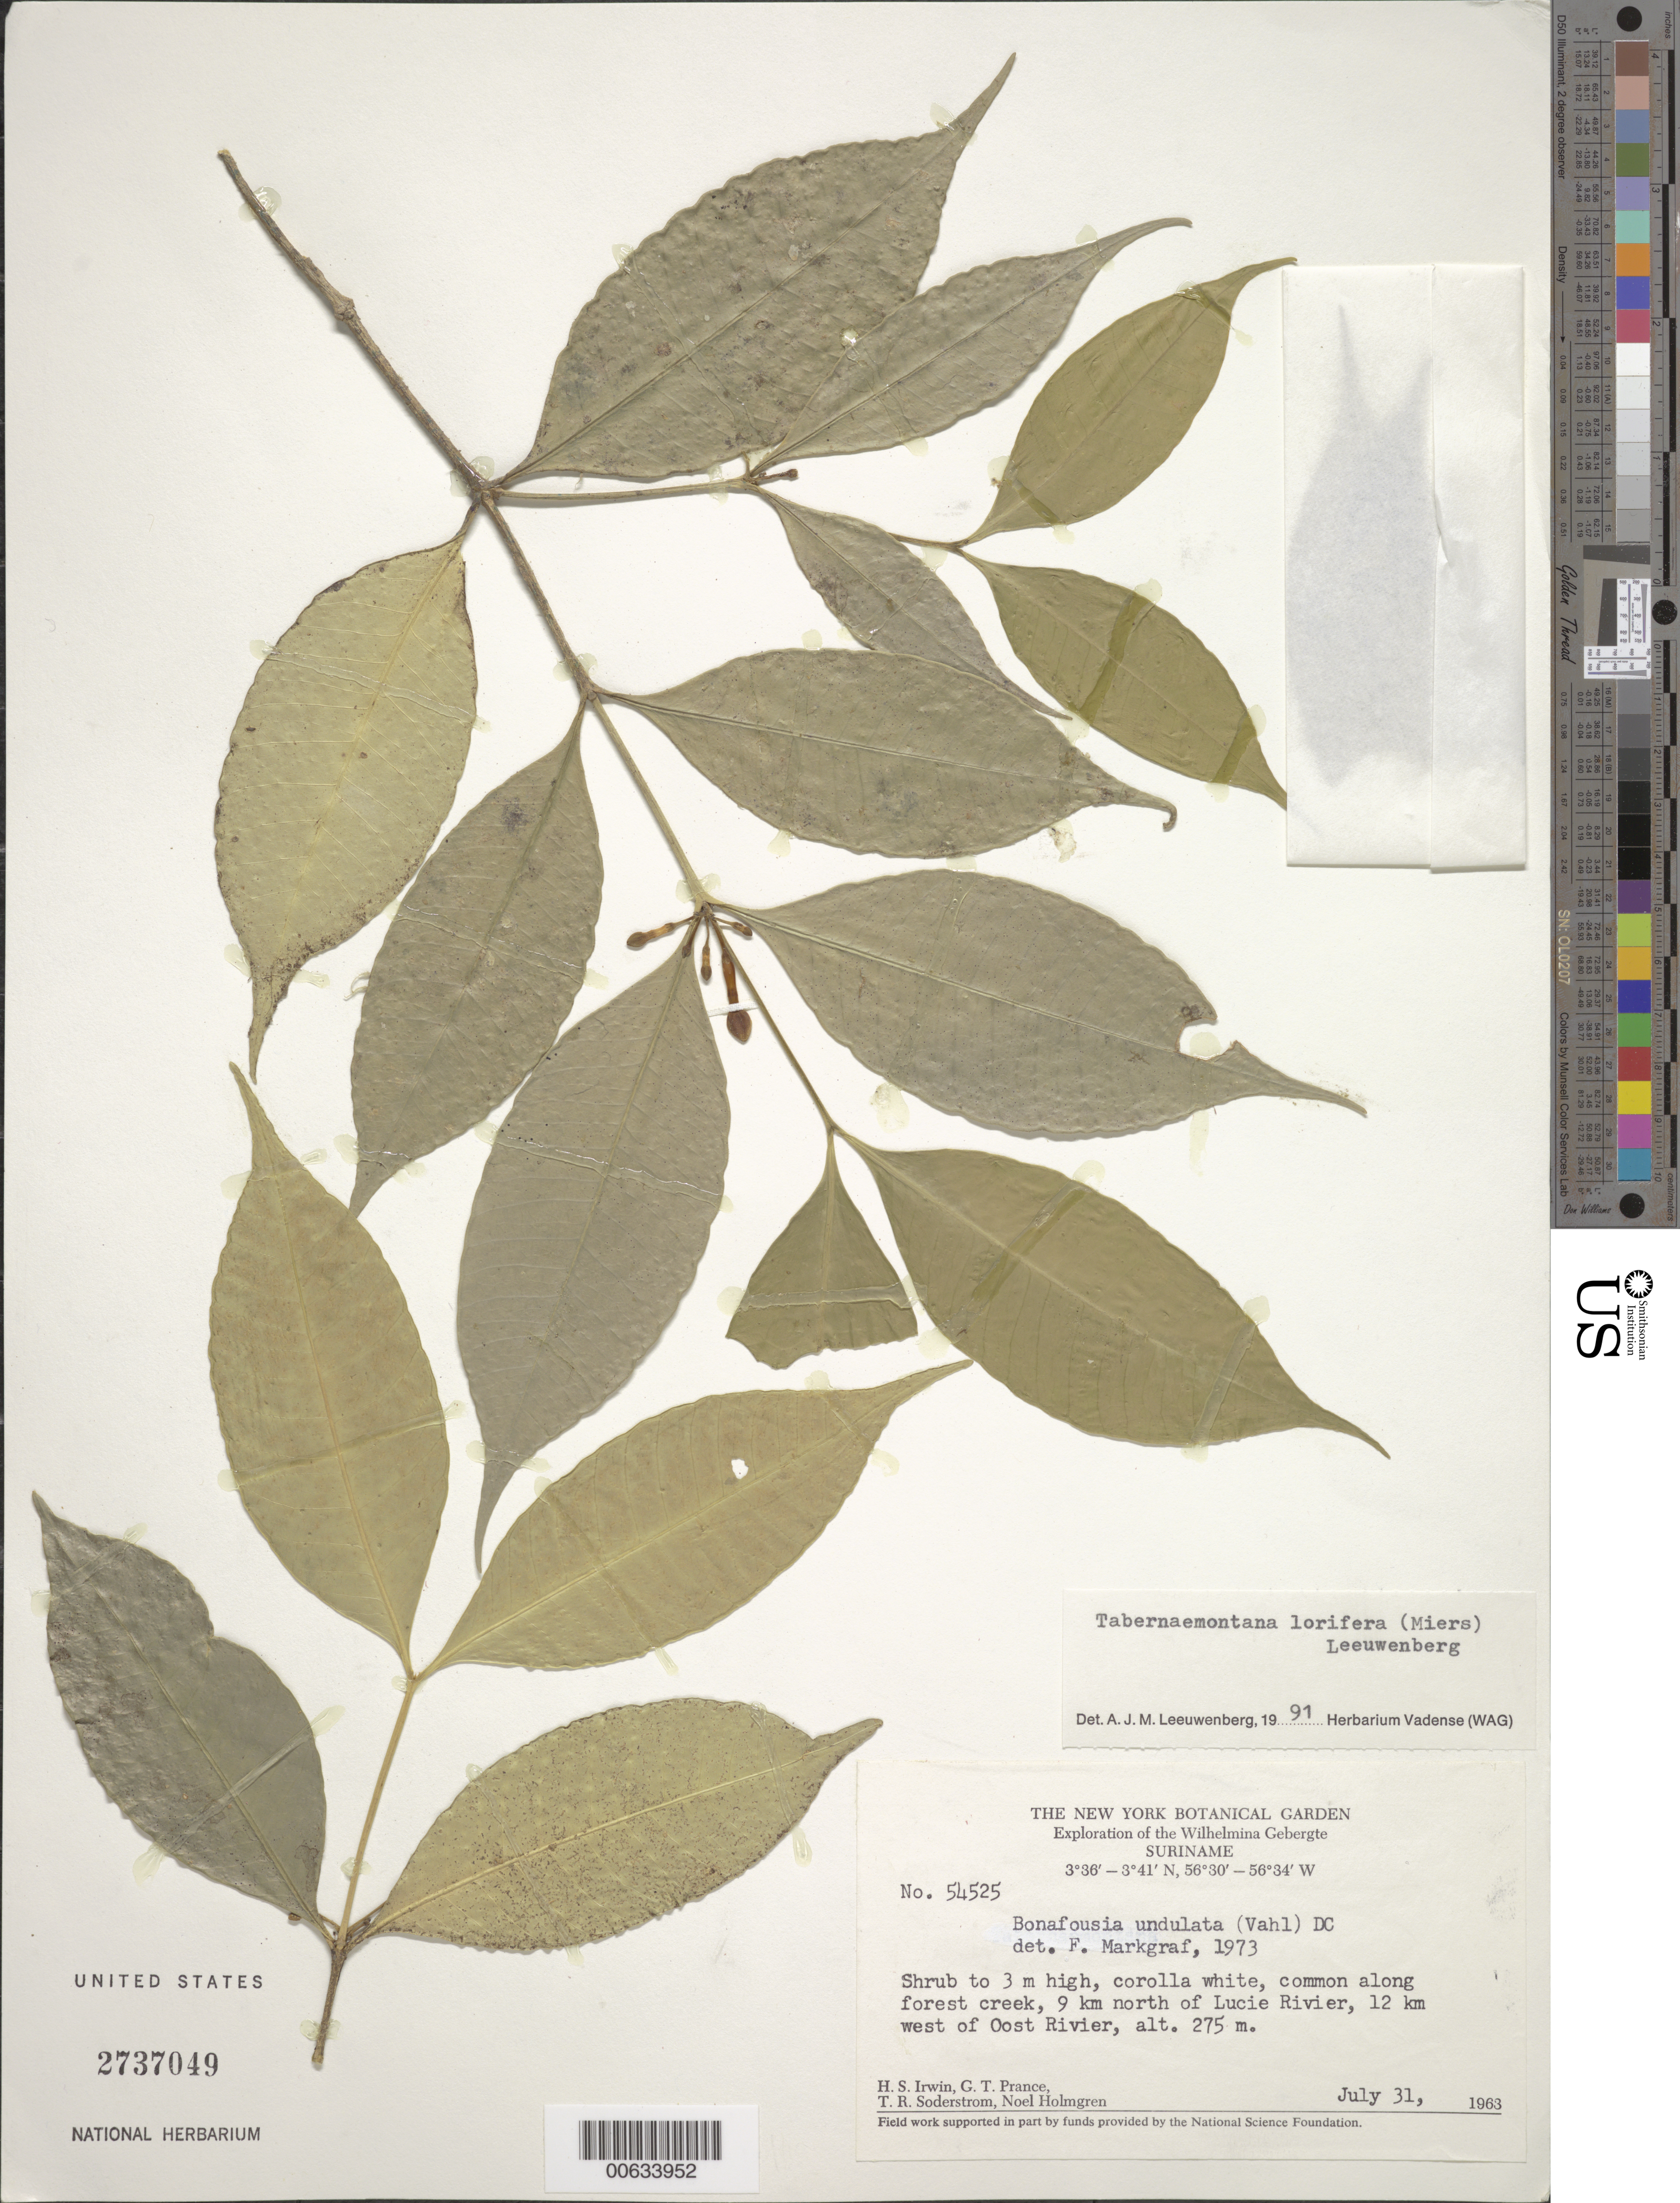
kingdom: Plantae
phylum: Tracheophyta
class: Magnoliopsida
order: Gentianales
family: Apocynaceae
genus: Tabernaemontana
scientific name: Tabernaemontana lorifera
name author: (Miers) Leeuwenb.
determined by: Leeuwenberg, A. J. M.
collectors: H. Irwin, G. T. Prance, T. R. Soderstrom & N. H. Holmgren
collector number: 54525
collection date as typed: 31-Jul-63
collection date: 1963-07-31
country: Suriname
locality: Lucie R., 9 km N of and 12 km W of Oost R., Wilhelmina Gebergte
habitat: Forested creek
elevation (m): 275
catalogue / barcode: US 2737049